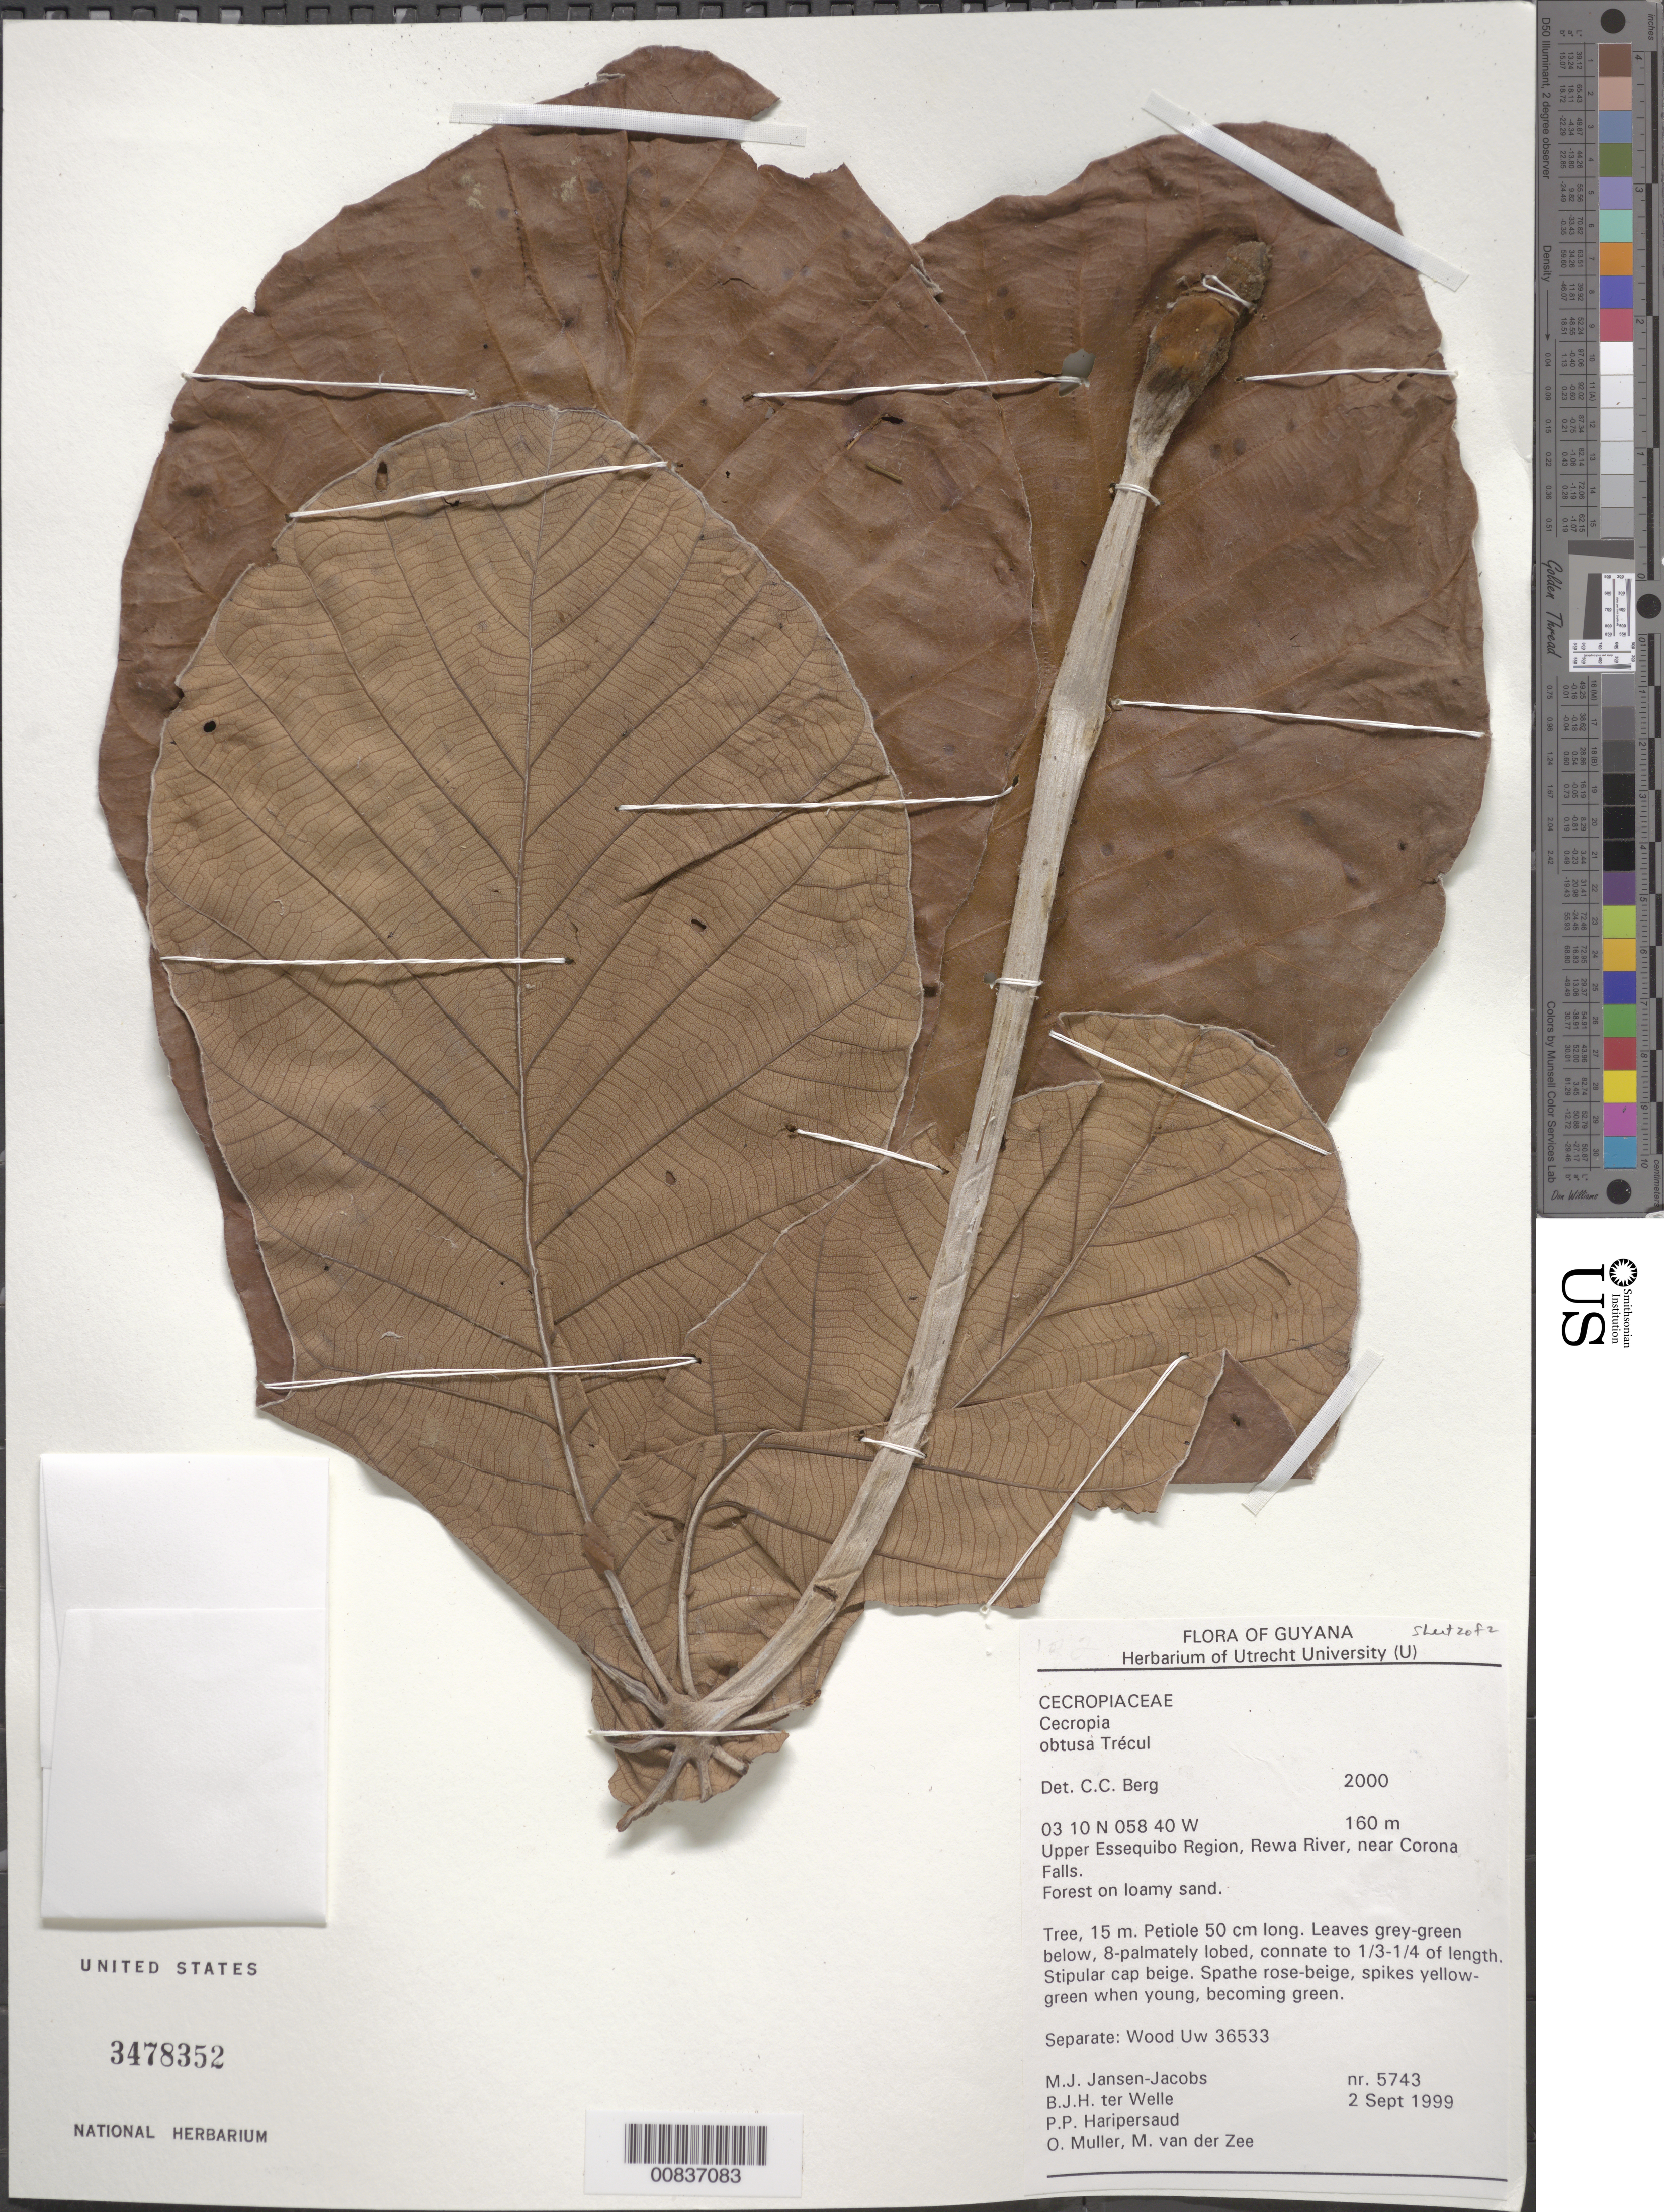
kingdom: Plantae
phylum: Tracheophyta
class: Magnoliopsida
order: Rosales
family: Urticaceae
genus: Cecropia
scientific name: Cecropia obtusa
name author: Trécul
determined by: Berg, C. C.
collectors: M. J. Jansen-Jacobs, B. Welle, P. Haripersaud, O. Muller & M. van der Zee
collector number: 5743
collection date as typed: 2-Sep-99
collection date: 1999-09-02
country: Guyana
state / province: U. Takutu-U. Essequibo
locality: Rewa River, near Corona Falls, Upper Essequibo Region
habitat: Forest on loamy sand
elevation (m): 160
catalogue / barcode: US 3478352